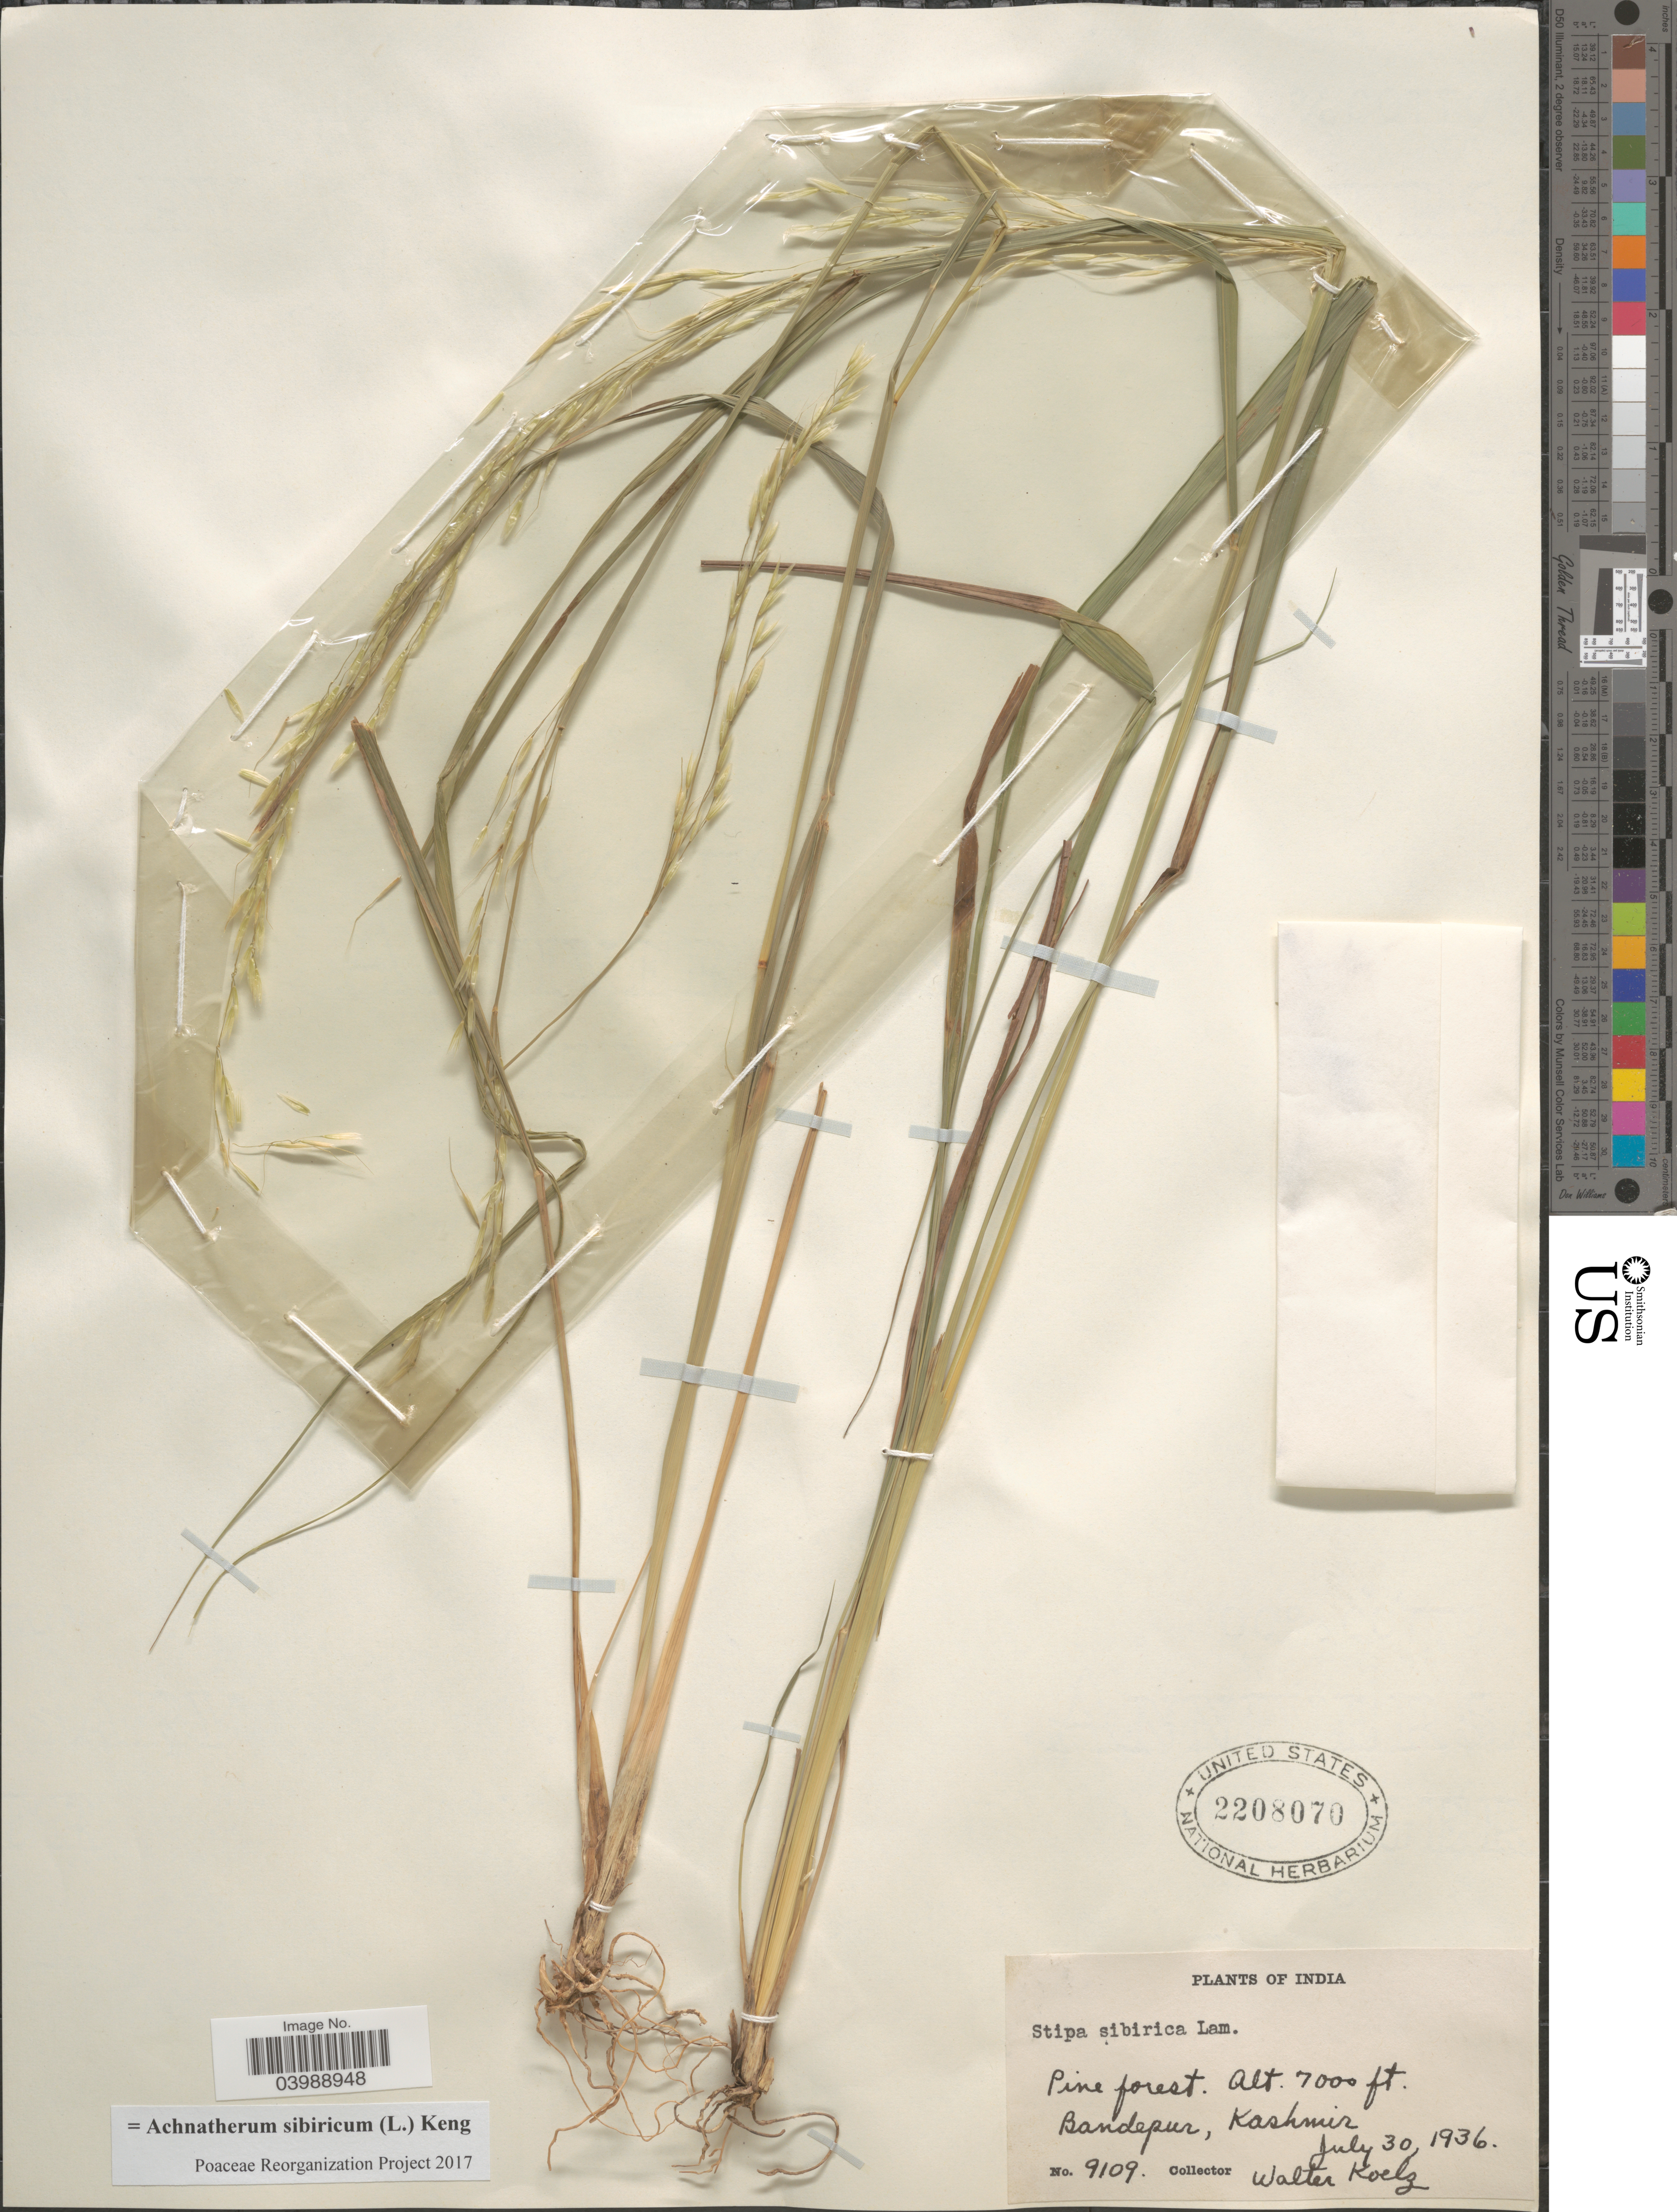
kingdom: Plantae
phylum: Tracheophyta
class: Liliopsida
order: Poales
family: Poaceae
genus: Achnatherum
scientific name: Achnatherum sibiricum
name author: (L.) Keng ex Tzvelev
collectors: W. N. Koelz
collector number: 9109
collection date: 1936-07-30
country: India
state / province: Jammu and Kashmir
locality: Bandepur, Kashmir.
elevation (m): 2134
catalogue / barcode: US 2208070